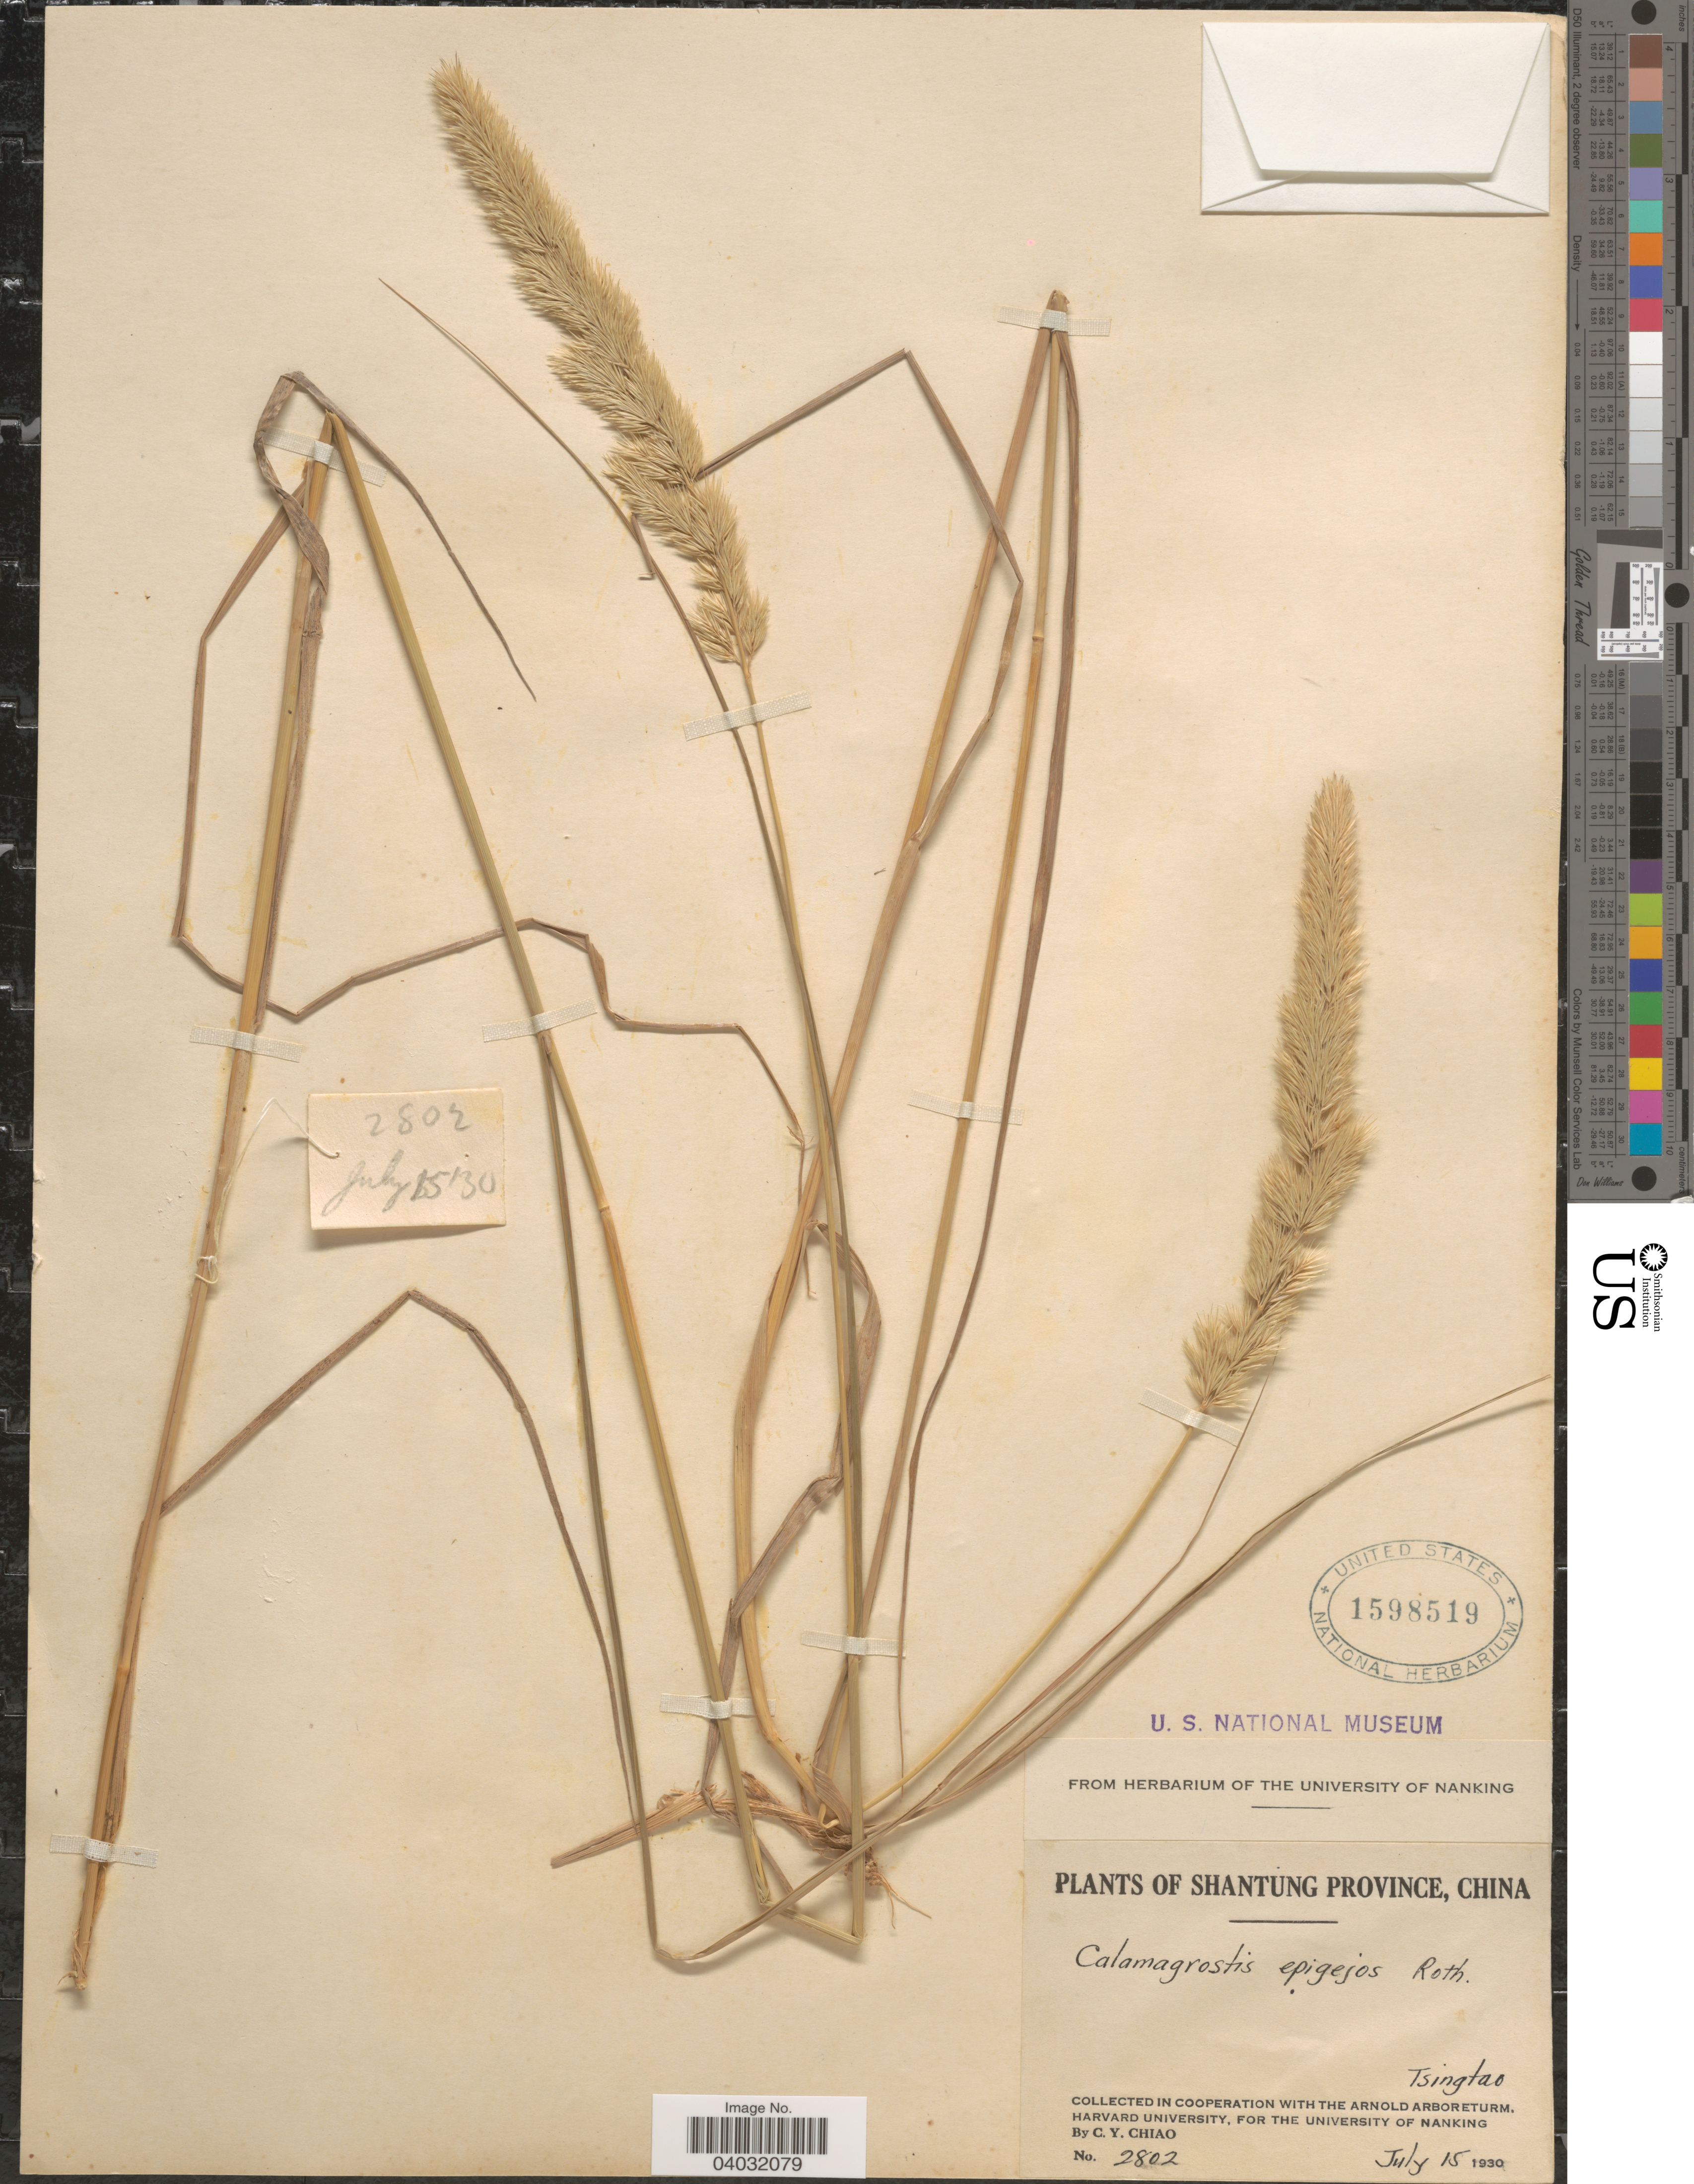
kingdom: Plantae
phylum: Tracheophyta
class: Liliopsida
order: Poales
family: Poaceae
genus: Calamagrostis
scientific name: Calamagrostis epigeios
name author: (L.) Roth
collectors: C. Y. Chiao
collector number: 2802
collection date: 1930-07-15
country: China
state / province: Guangdong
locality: Shantung Province. Tsingtao.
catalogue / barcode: US 1598519